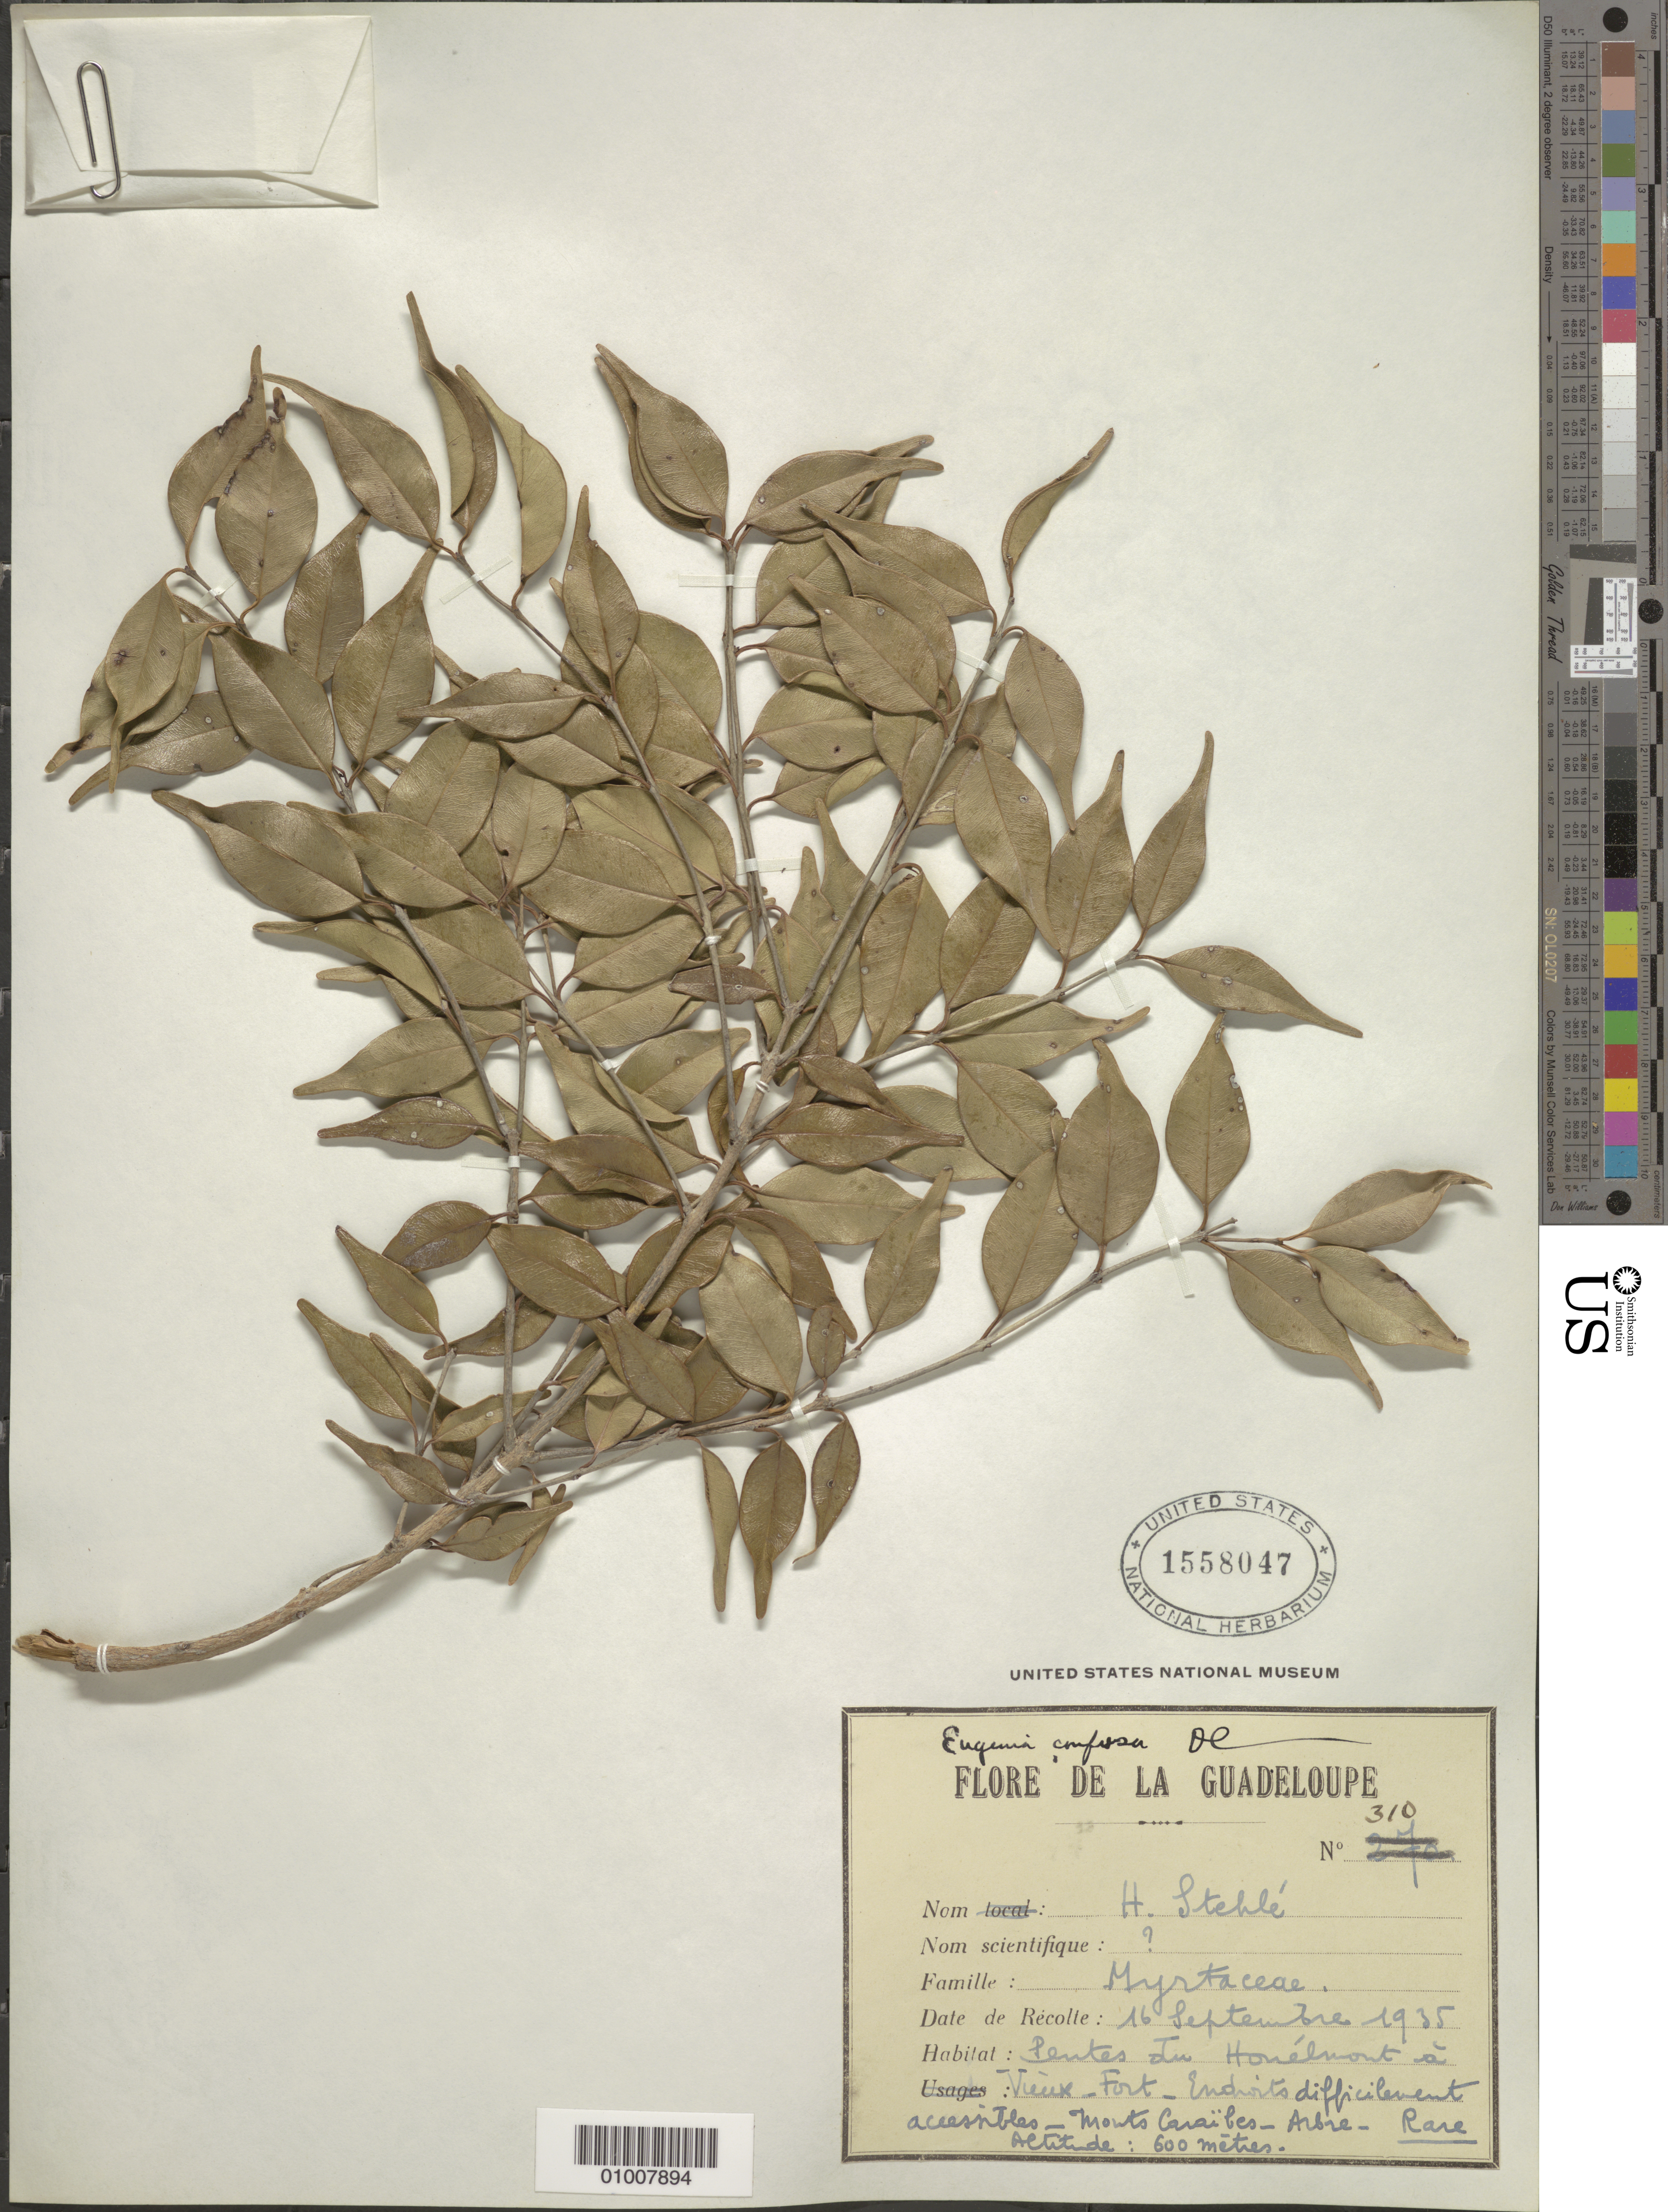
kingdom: Plantae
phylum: Tracheophyta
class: Magnoliopsida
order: Myrtales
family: Myrtaceae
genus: Eugenia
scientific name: Eugenia confusa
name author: DC.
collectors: H. Stehlé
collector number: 310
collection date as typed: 16 Sep 1935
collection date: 1935-09-16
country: Guadeloupe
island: Basse Terre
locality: Pentes du Houélmont to Vieux-Fort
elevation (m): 600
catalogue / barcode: US 1558047